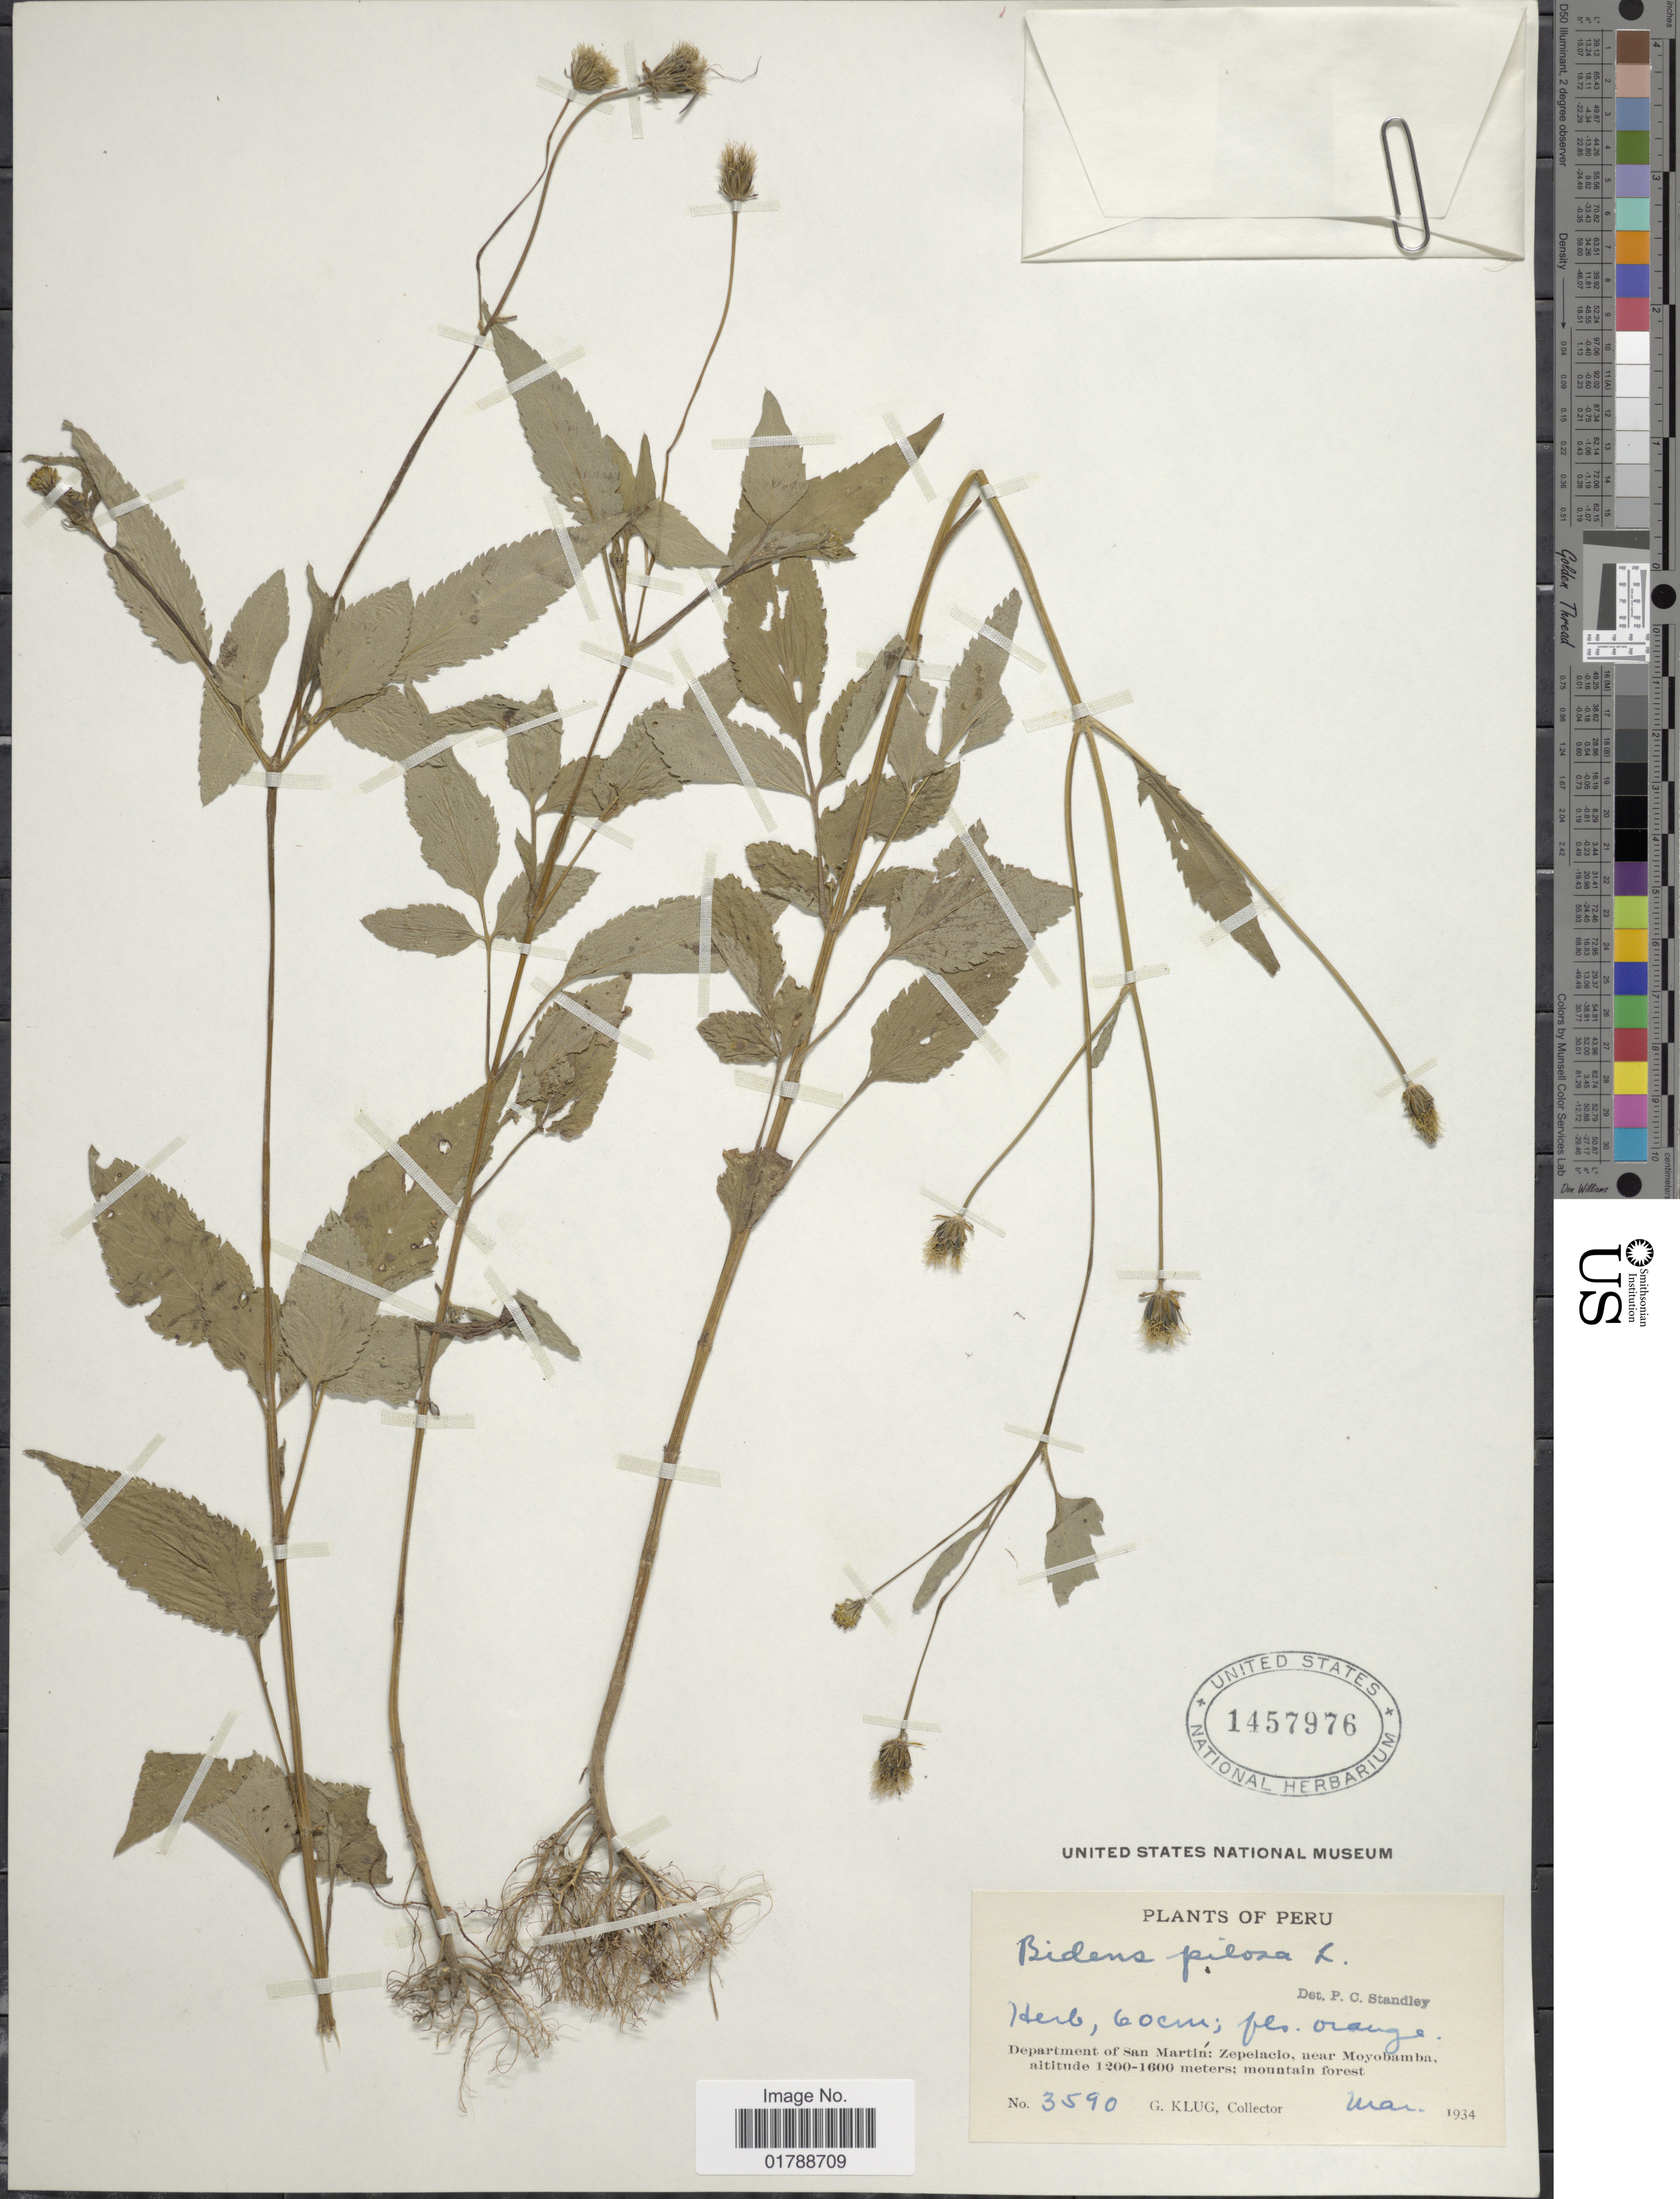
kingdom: Plantae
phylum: Tracheophyta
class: Magnoliopsida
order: Asterales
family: Asteraceae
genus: Bidens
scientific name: Bidens pilosa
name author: L.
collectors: G. Klug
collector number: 3590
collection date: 1934-03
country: Peru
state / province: San Martín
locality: Zepelacio, near Moyobamba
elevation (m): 1200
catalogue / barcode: US 1457976